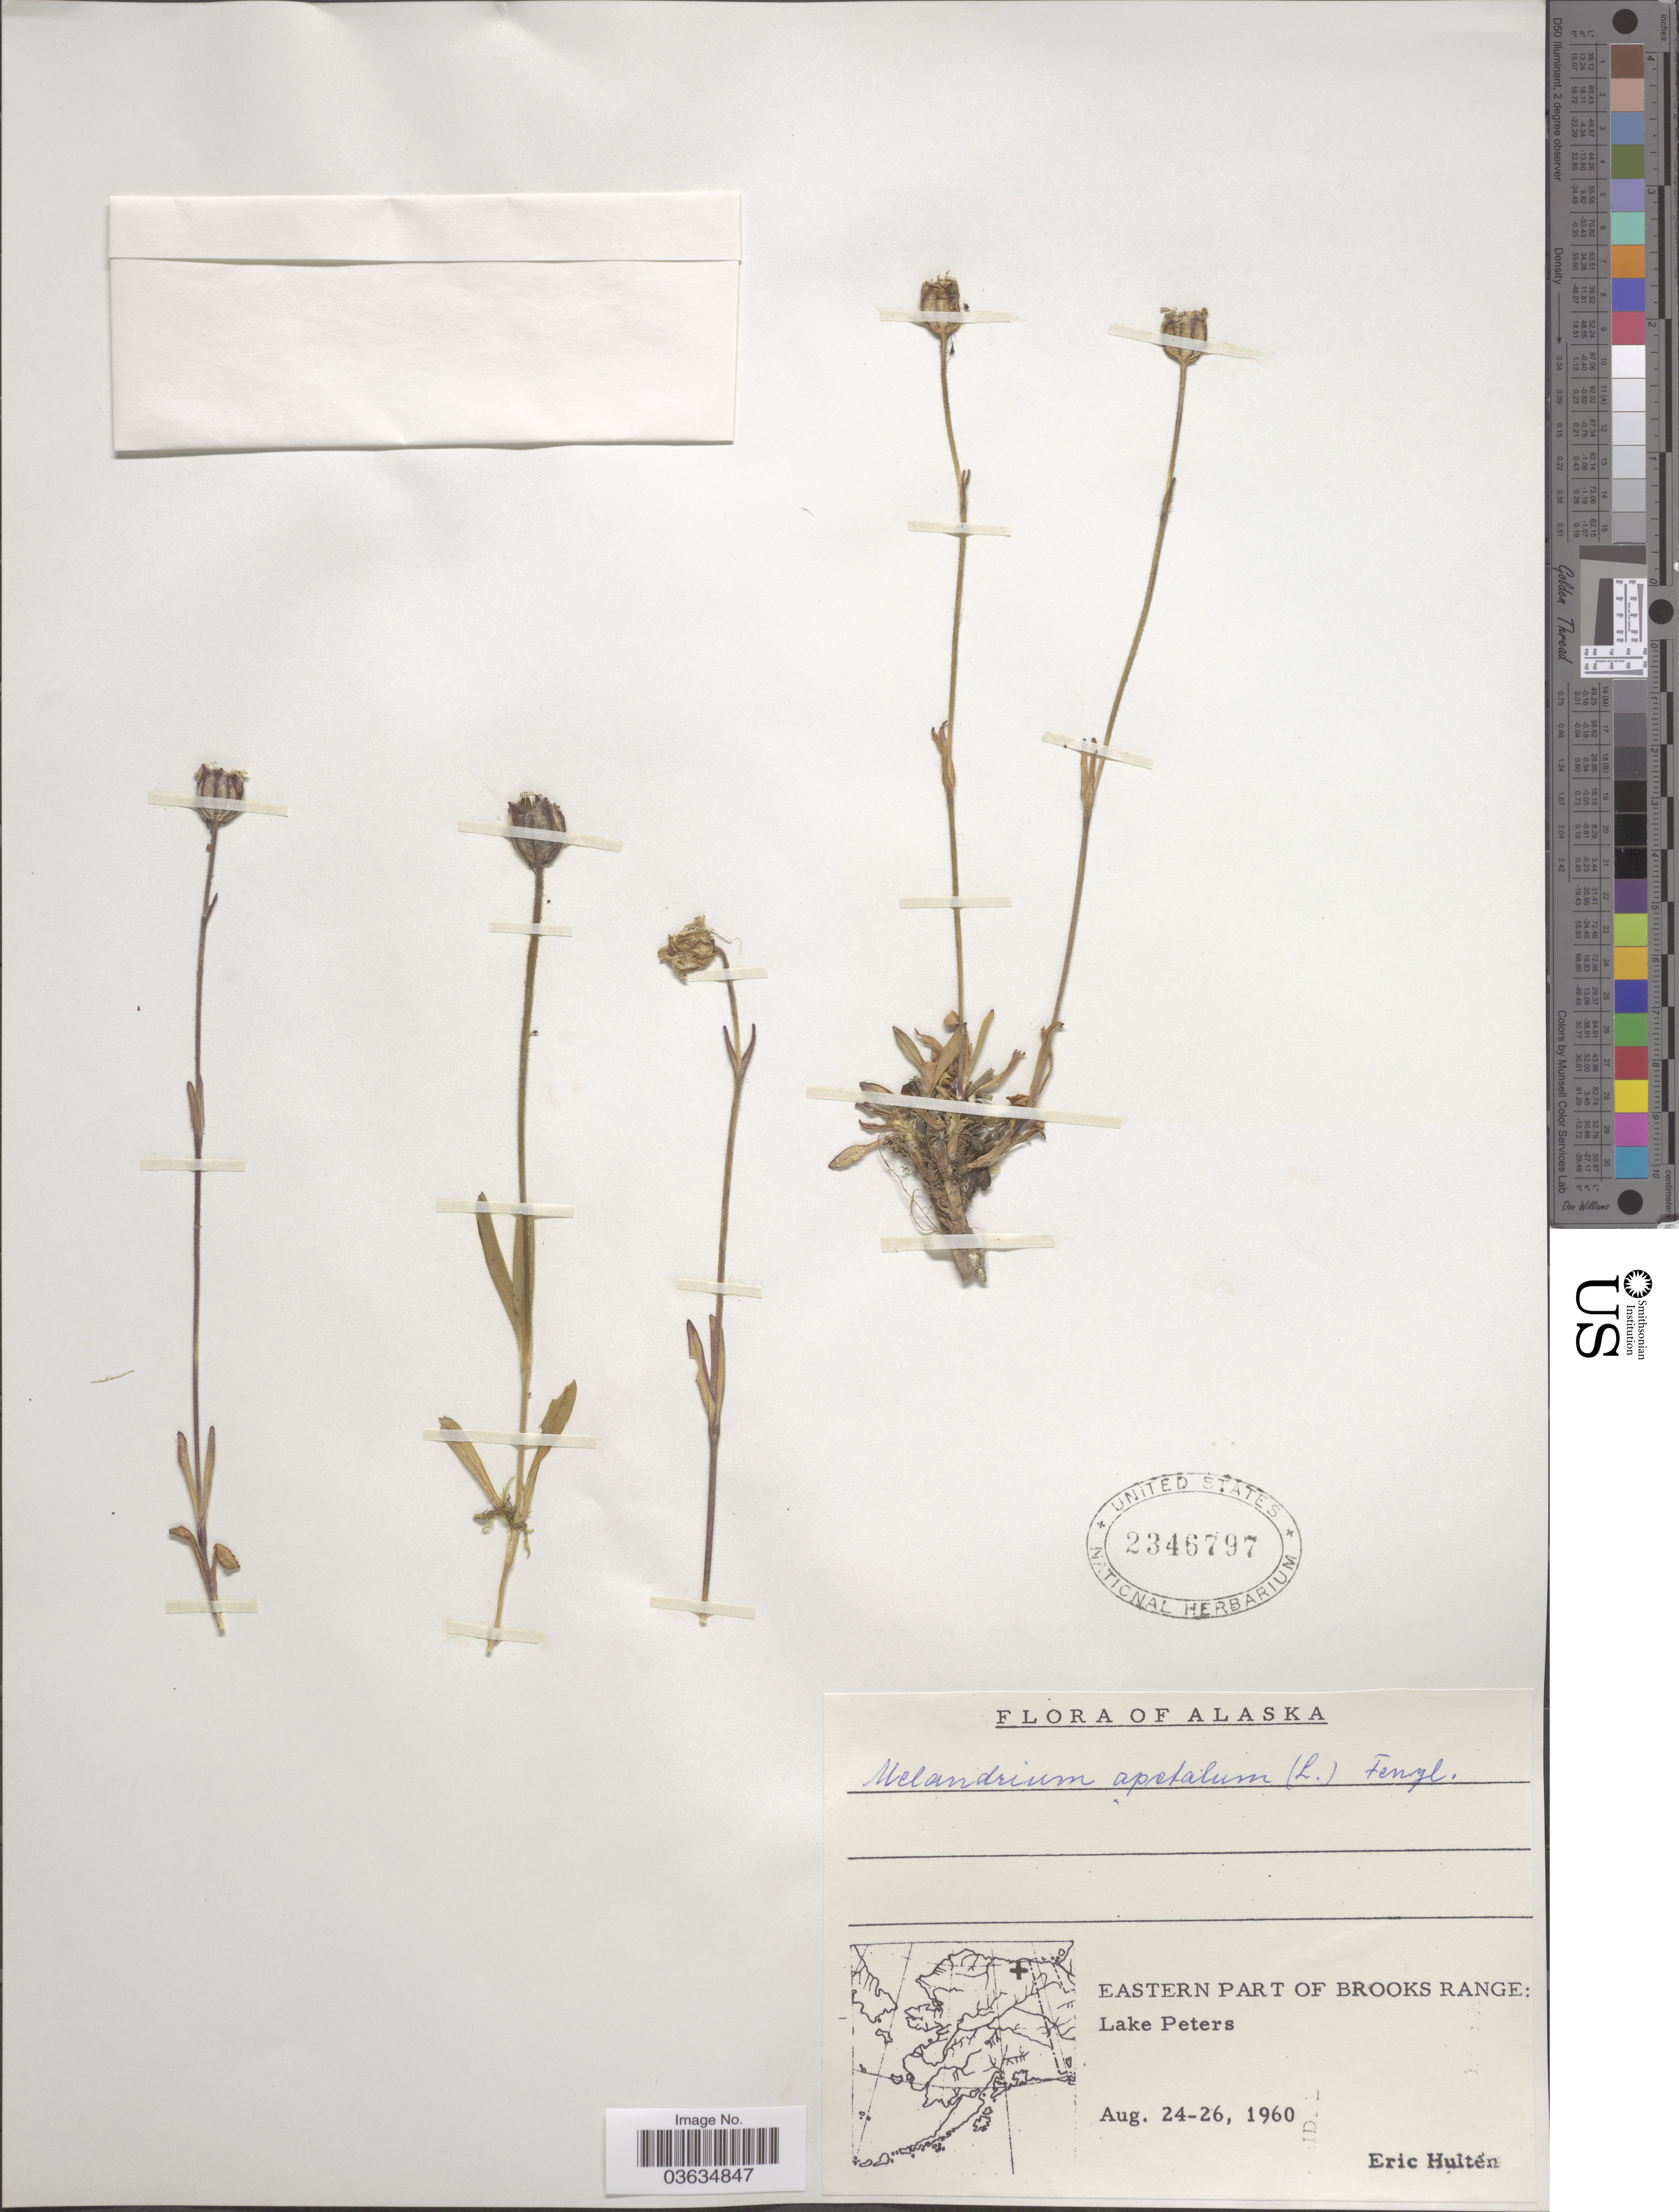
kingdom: Plantae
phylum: Tracheophyta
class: Magnoliopsida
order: Caryophyllales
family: Caryophyllaceae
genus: Silene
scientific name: Silene uralensis subsp. uralensis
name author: (Rupr.) Bocquet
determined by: Strong, Mark T., (BOT), Smithsonian Institution - National Museum of Natural History (UNITED STATES)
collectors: E. G. Hultén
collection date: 1960-08-24/1960-08-26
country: United States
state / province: Alaska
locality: Eastern part of Brooks Range: Lake Peters.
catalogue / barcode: US 2346797